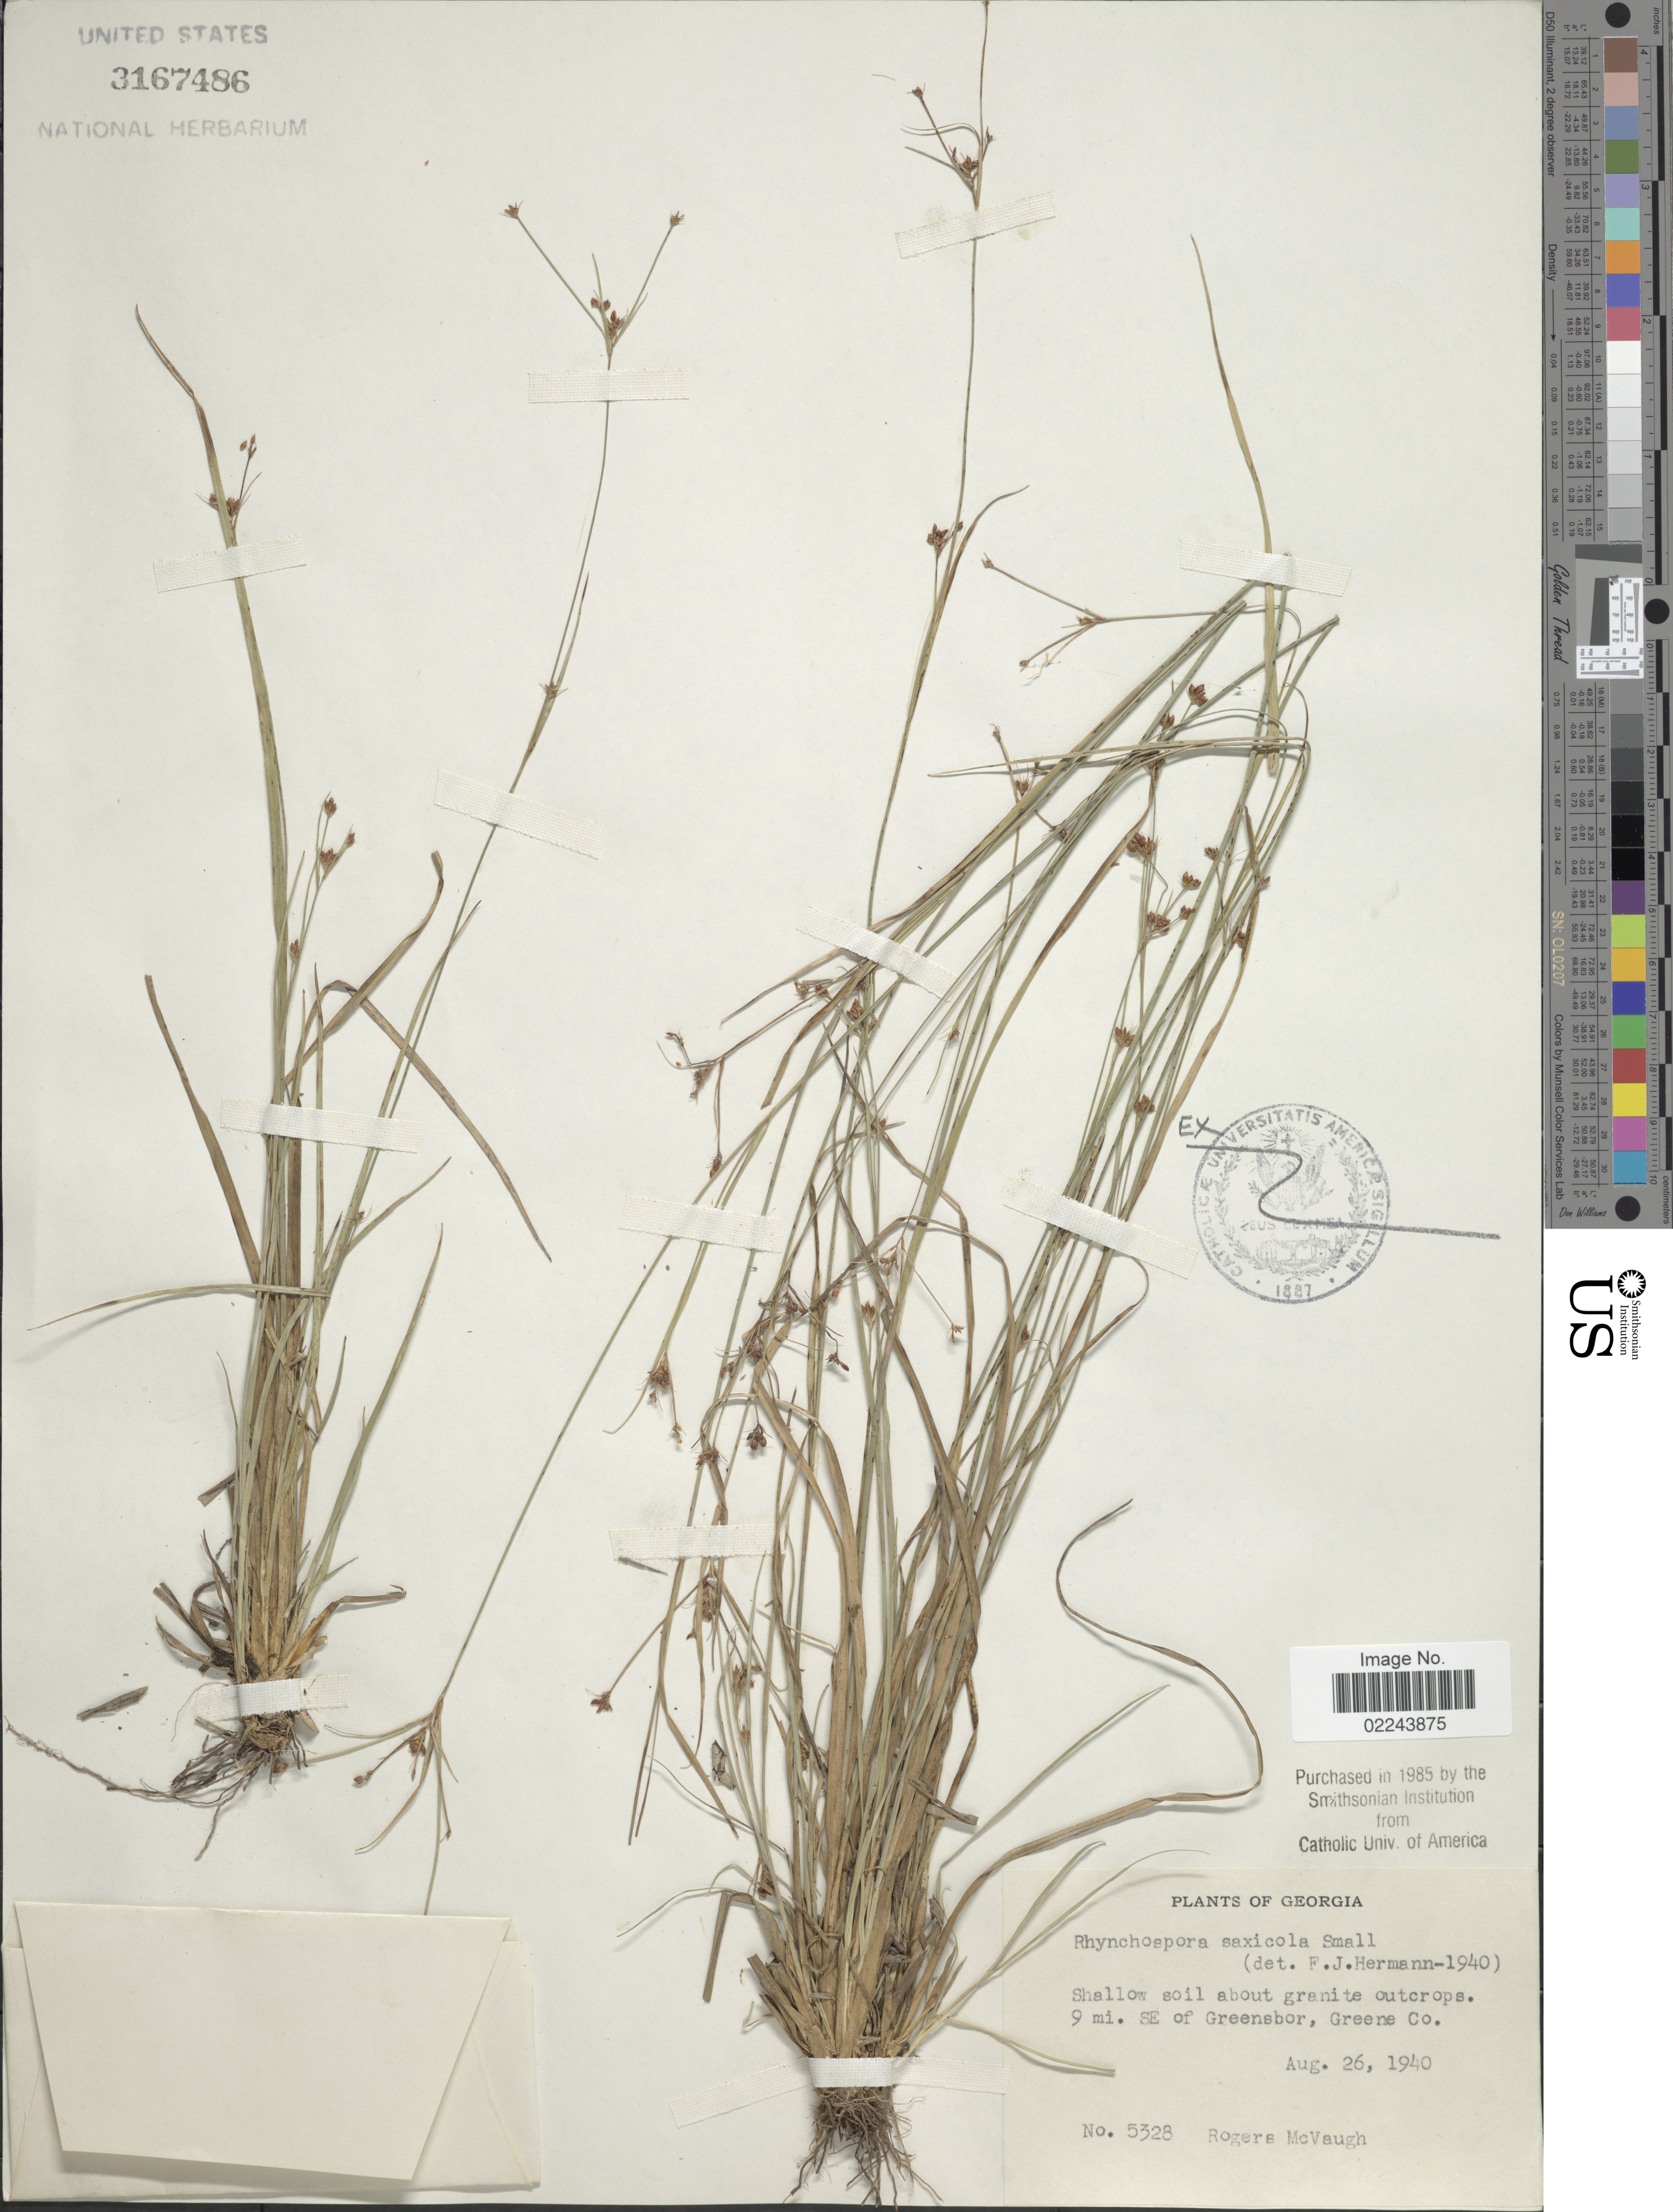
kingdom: Plantae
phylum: Tracheophyta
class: Liliopsida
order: Poales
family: Cyperaceae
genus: Rhynchospora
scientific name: Rhynchospora saxicola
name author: Small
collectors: R. McVaugh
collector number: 5328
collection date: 1940-08-26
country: United States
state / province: Georgia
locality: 9 mi SE of Greensbor, Greene Co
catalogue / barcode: US 3167486